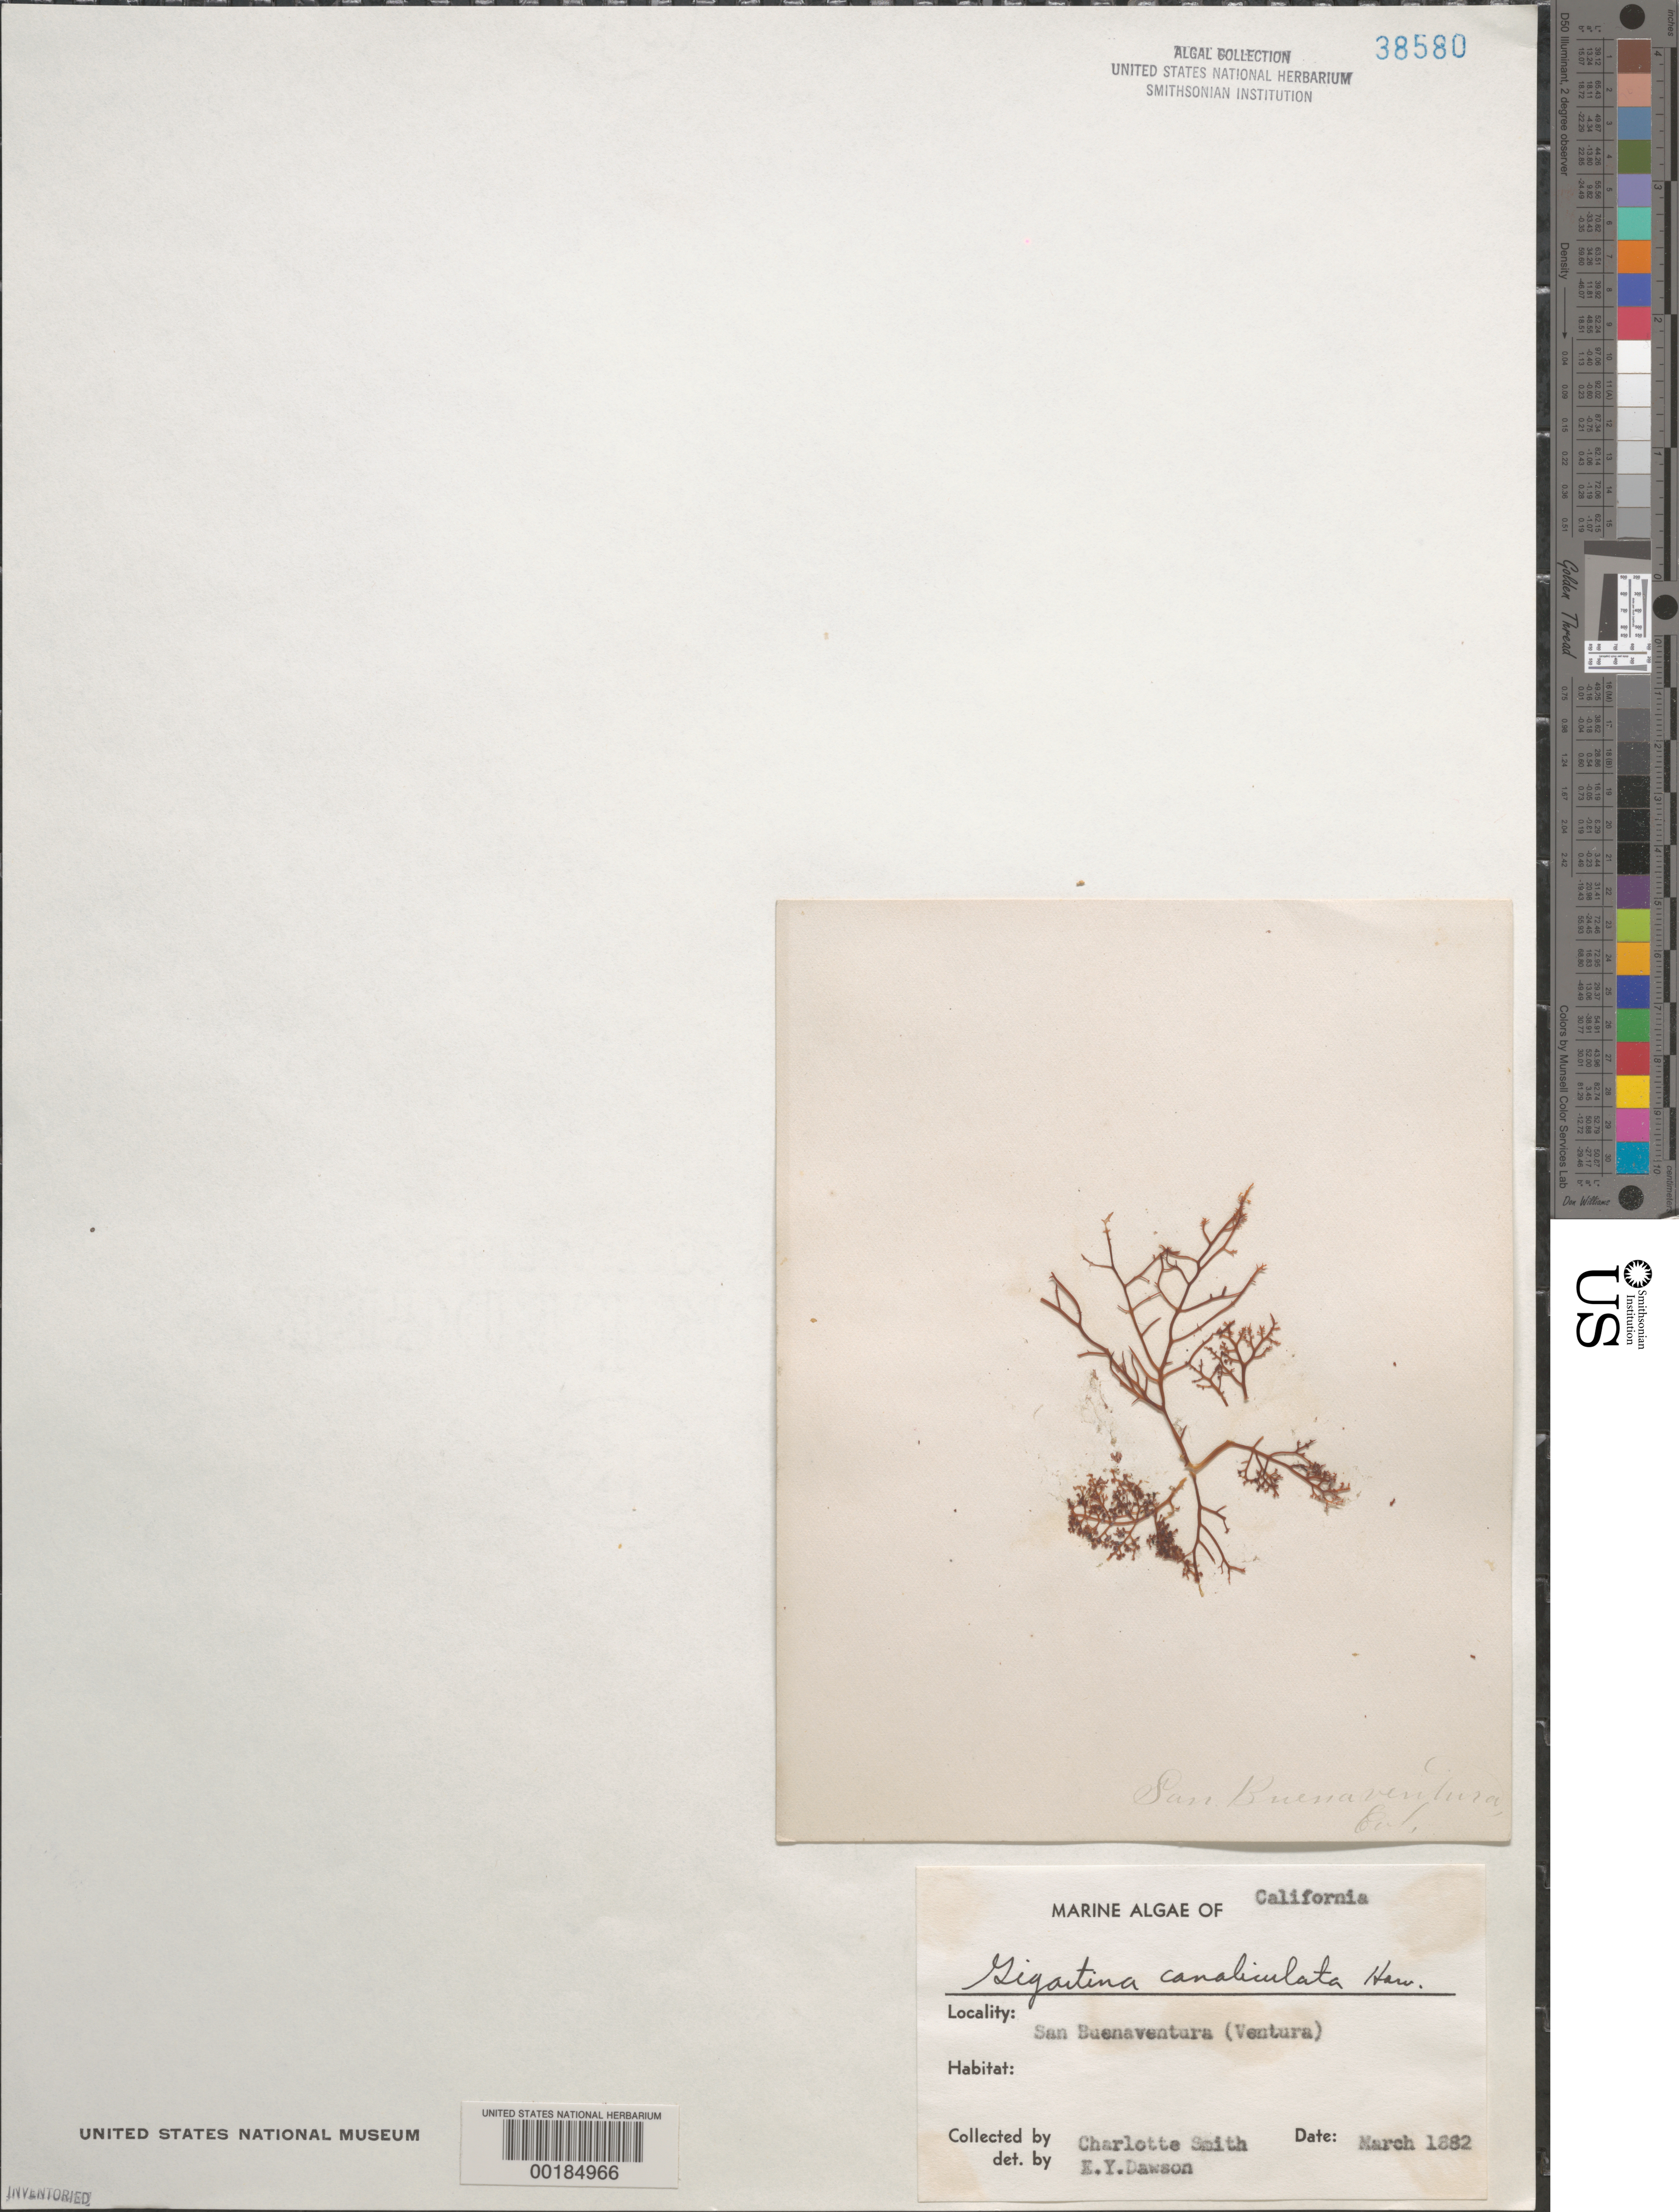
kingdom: Plantae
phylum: Rhodophyta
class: Florideophyceae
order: Gigartinales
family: Gigartinaceae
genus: Chondracanthus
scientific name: Chondracanthus canaliculatus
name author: (Harv.) Guiry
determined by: Algae name updating Project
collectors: C. Smith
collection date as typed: Mar 1882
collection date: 1882-03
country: United States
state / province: California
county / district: Ventura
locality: San Buenaventura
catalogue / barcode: US 38580